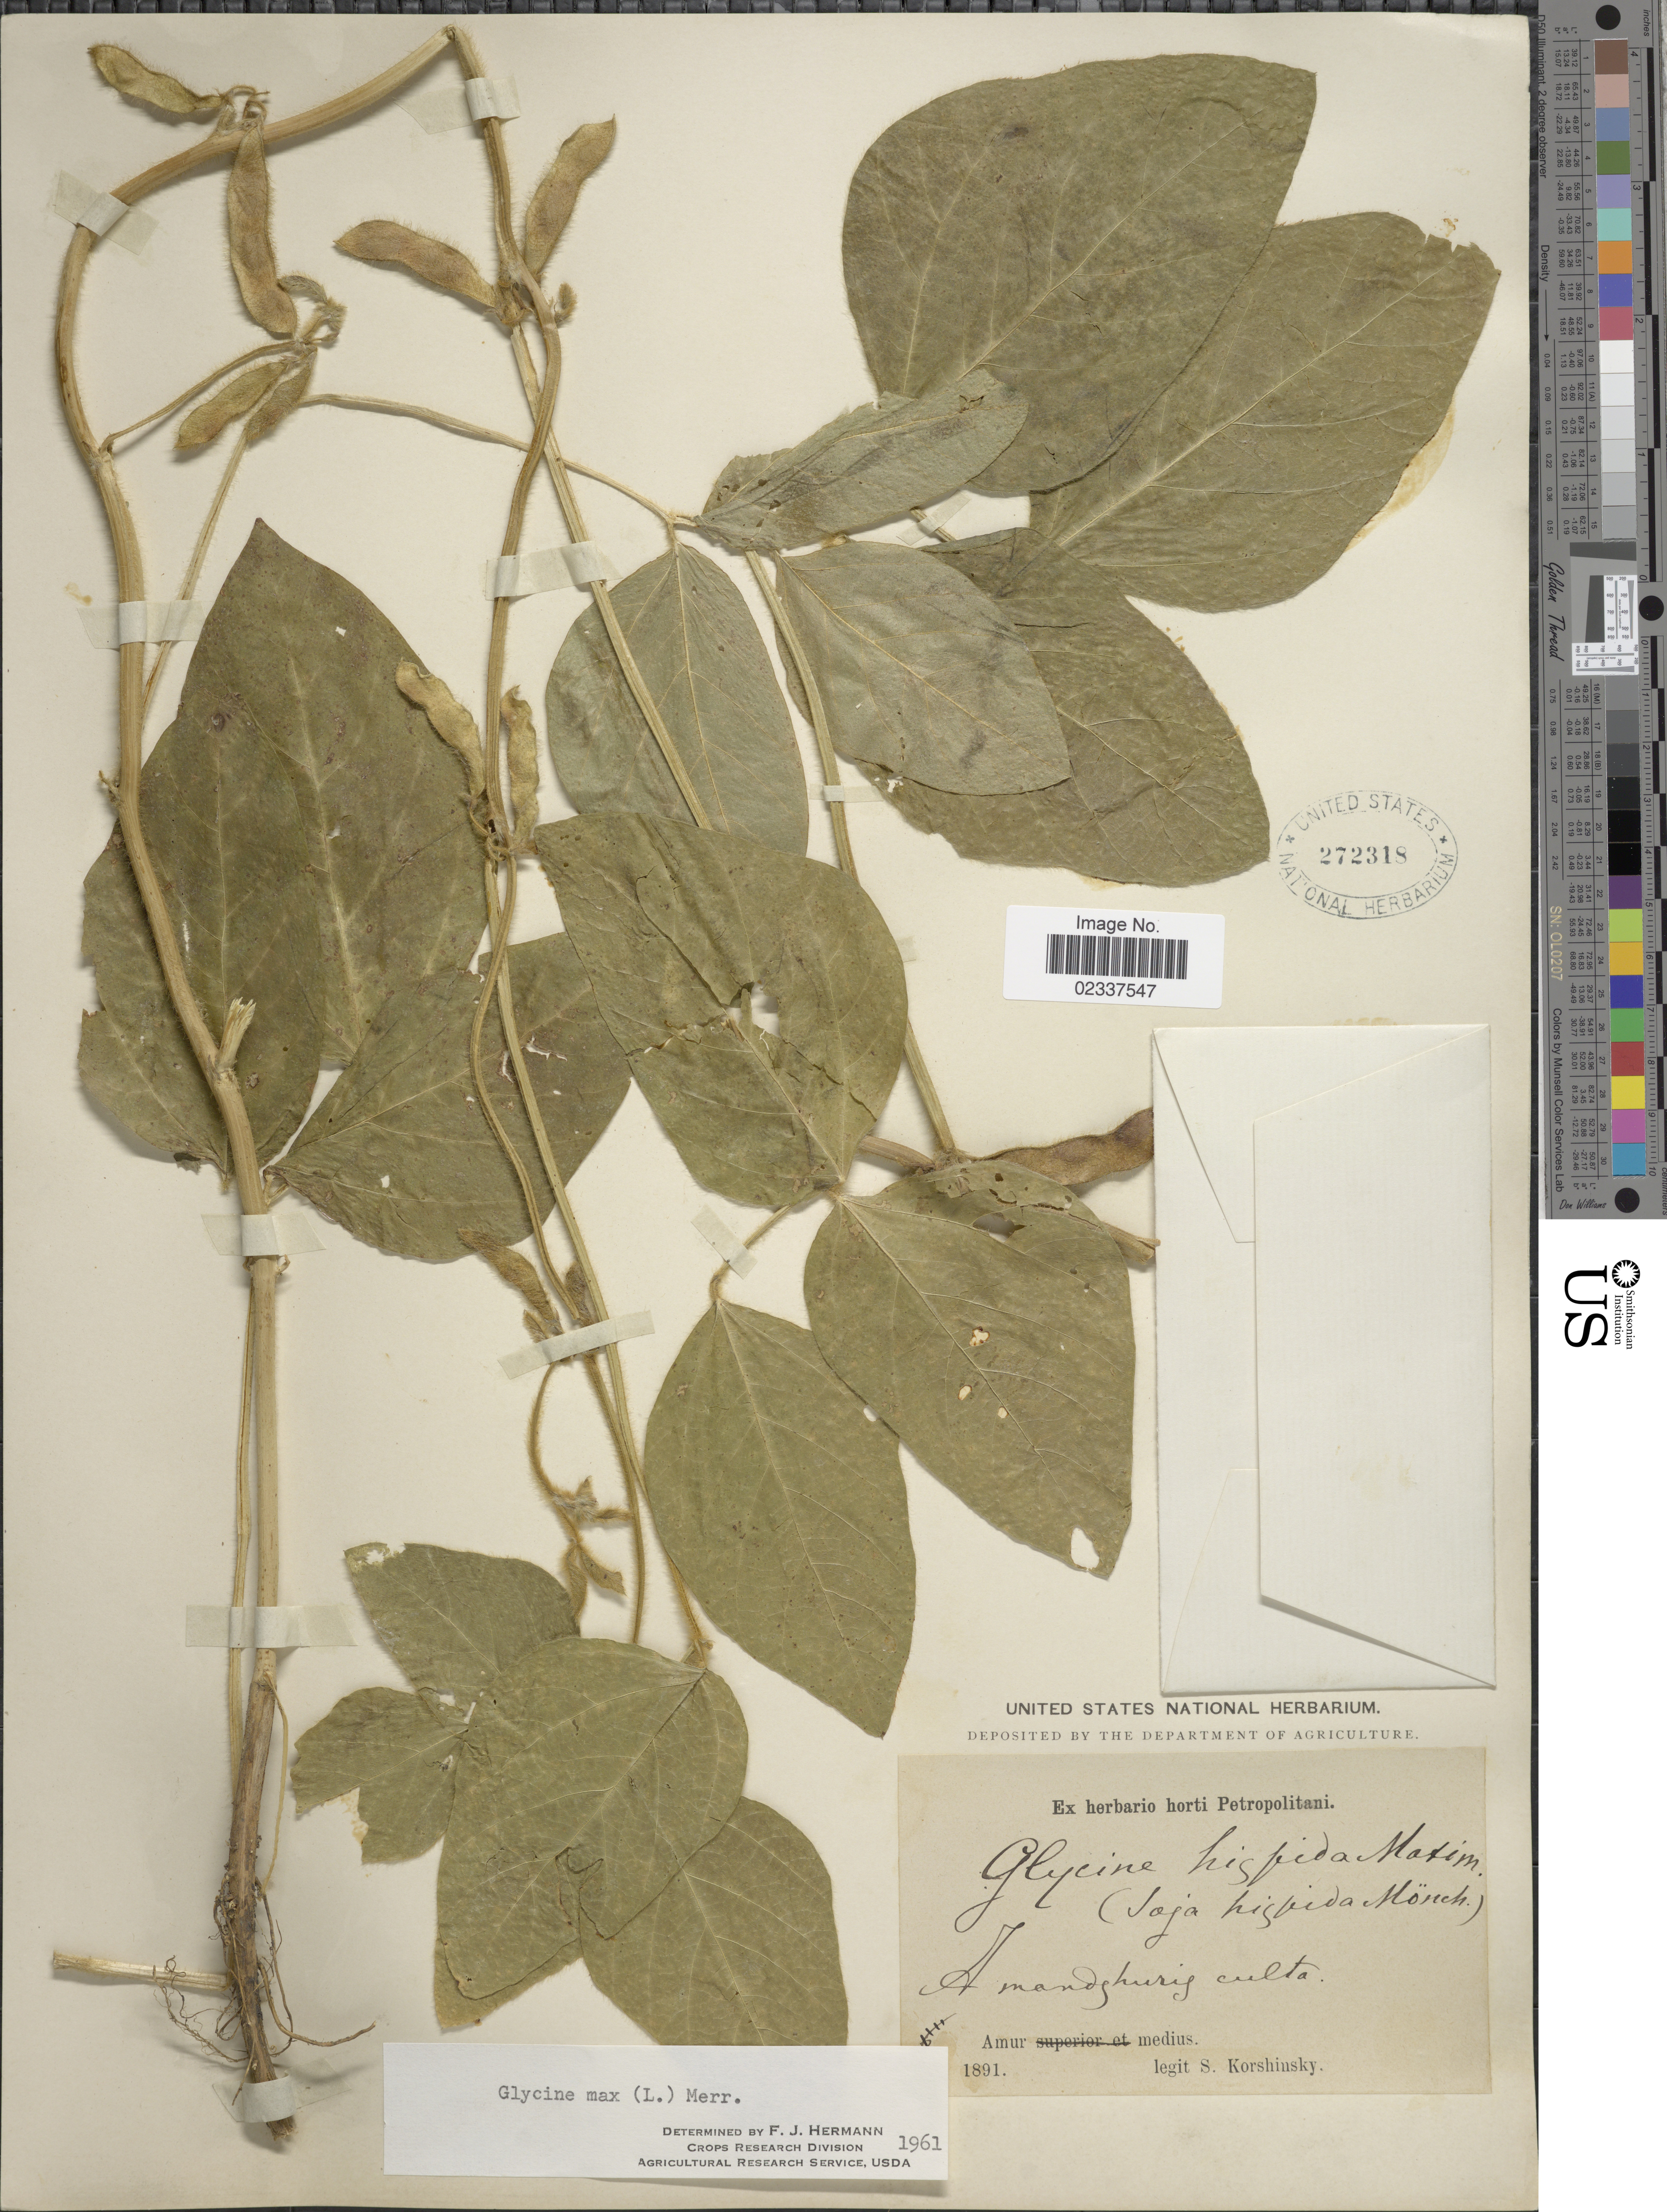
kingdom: Plantae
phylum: Tracheophyta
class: Magnoliopsida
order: Fabales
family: Fabaceae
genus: Glycine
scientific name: Glycine max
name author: (L.) Merr.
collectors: S. I. Korshinsky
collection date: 1891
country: Russian Federation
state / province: Amur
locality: A manchuris culta. Amur medius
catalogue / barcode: US 272318